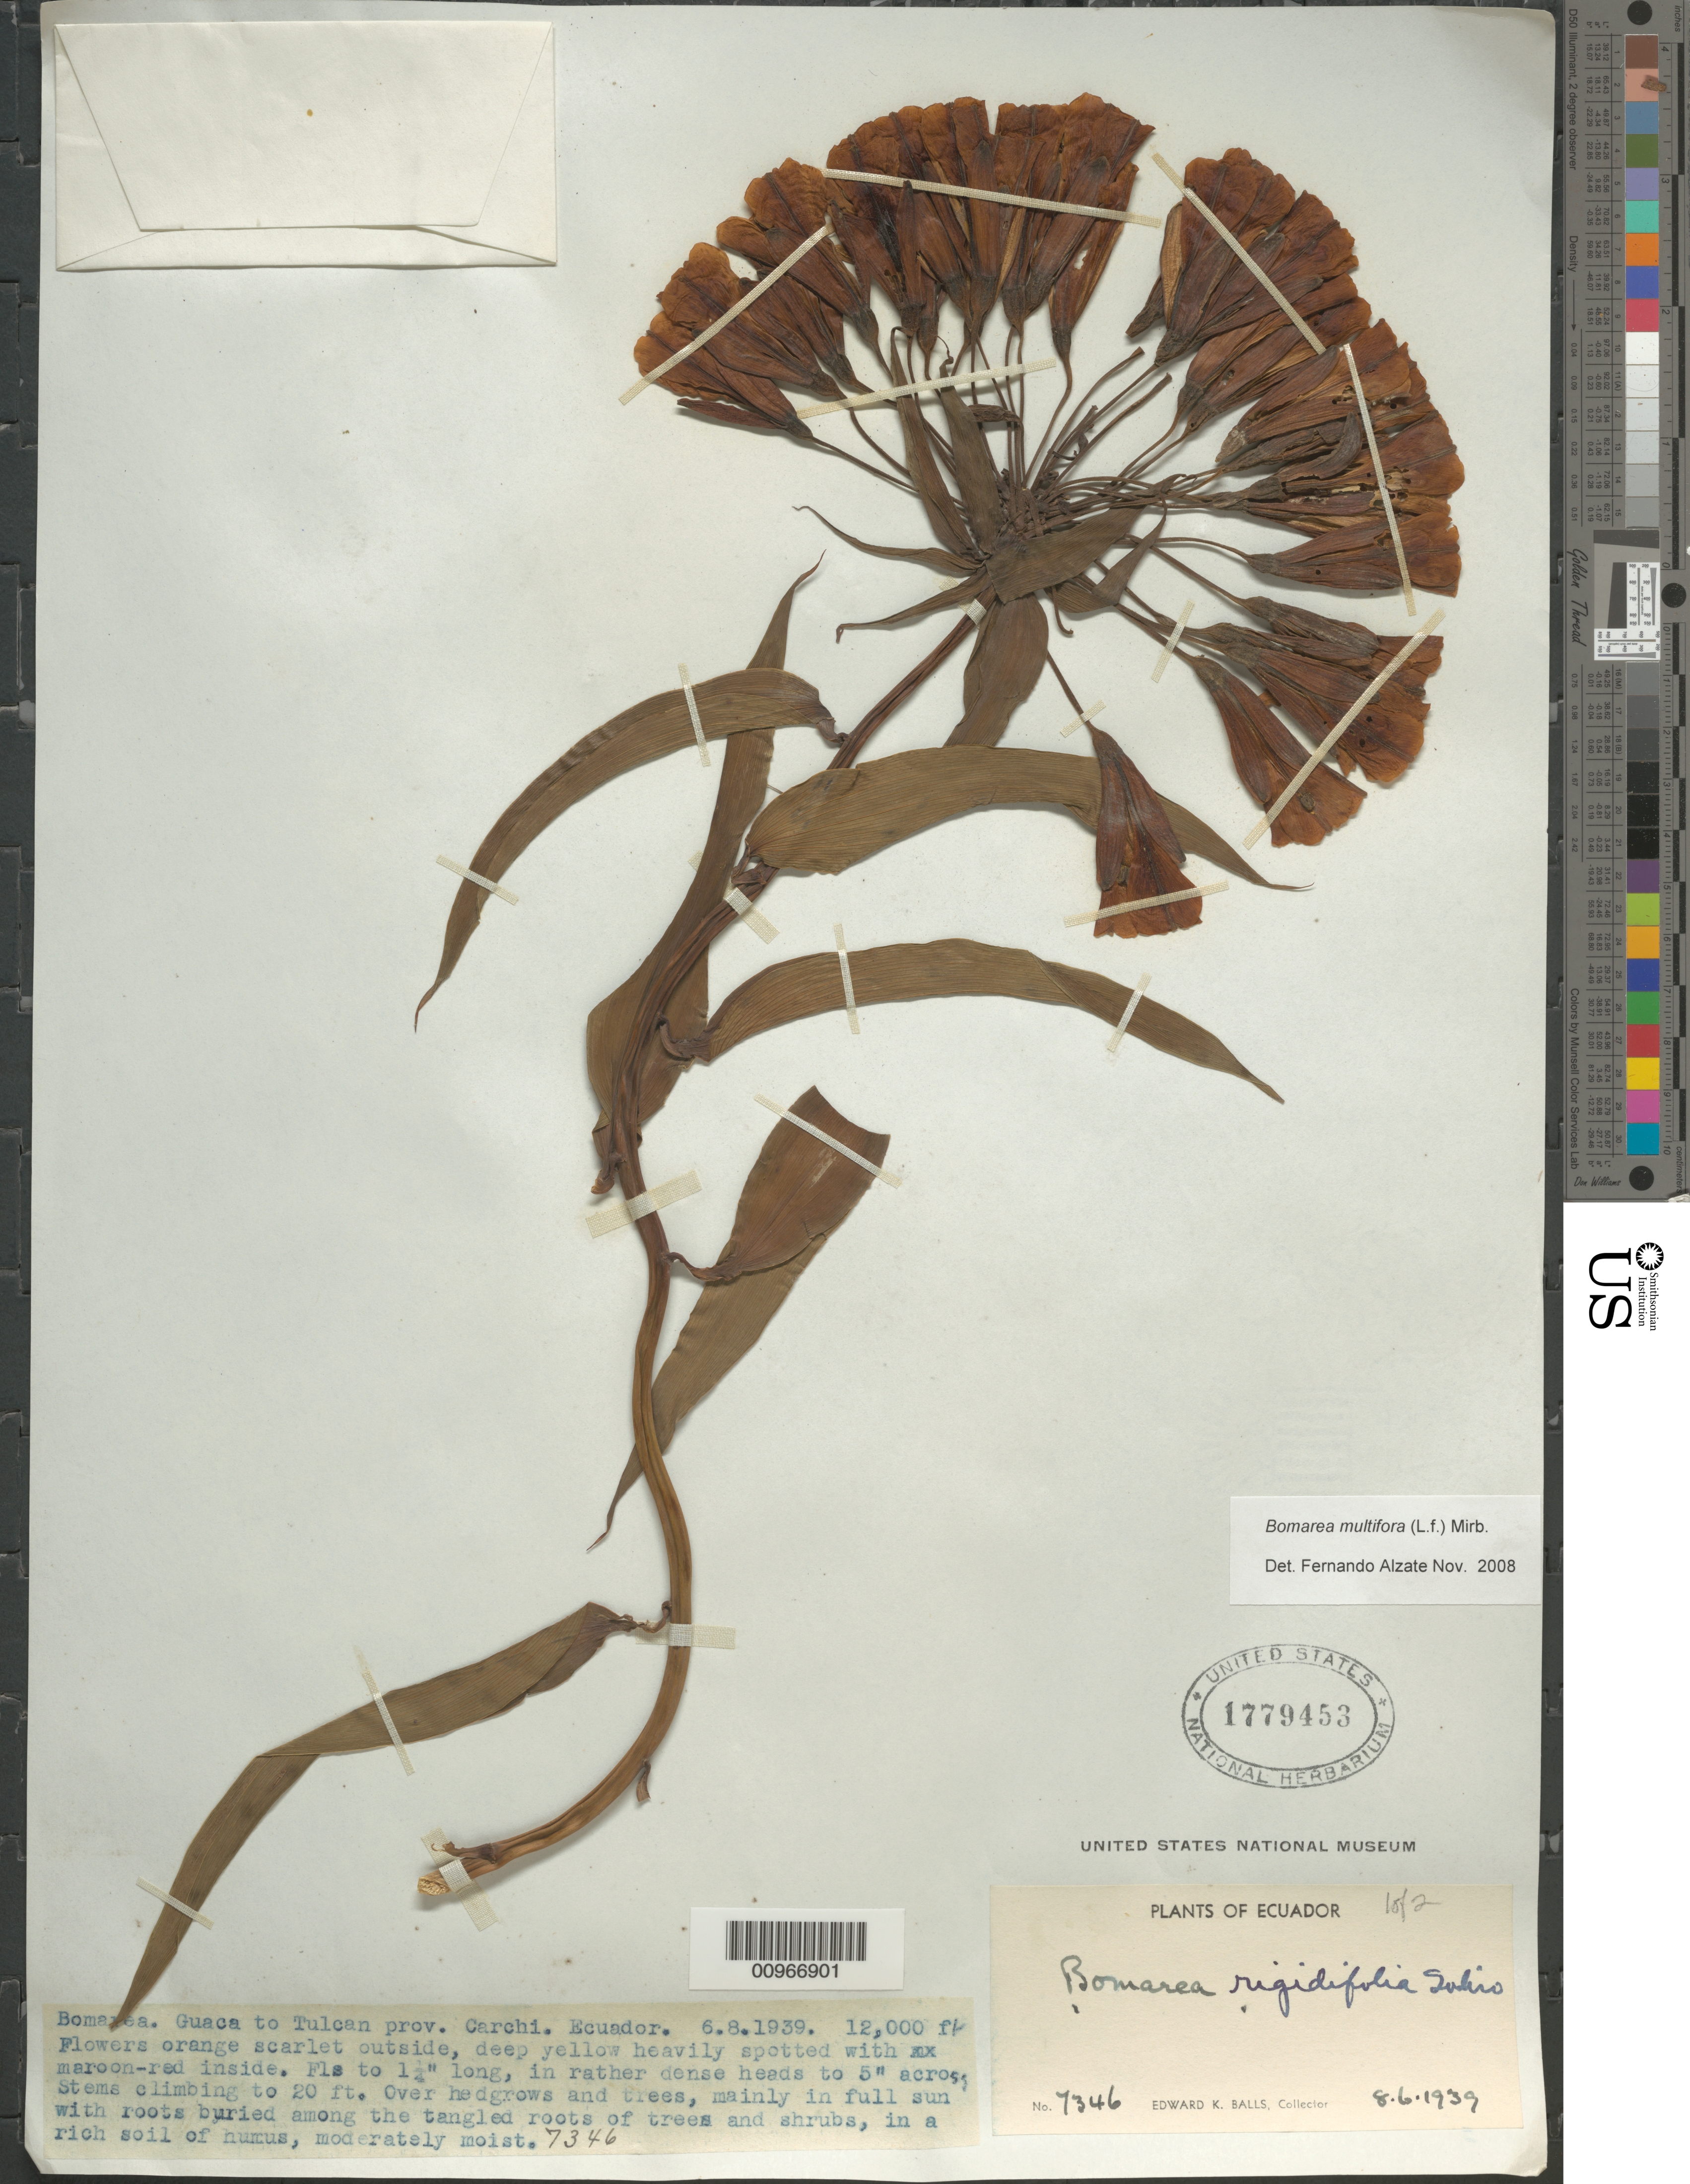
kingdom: Plantae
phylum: Tracheophyta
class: Liliopsida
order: Liliales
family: Alstroemeriaceae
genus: Bomarea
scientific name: Bomarea multiflora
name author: (L. f.) Mirb.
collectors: E. K. Balls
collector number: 7346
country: Ecuador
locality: guaca to Tulcan prov., Carchi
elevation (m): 3658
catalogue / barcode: US 1779453